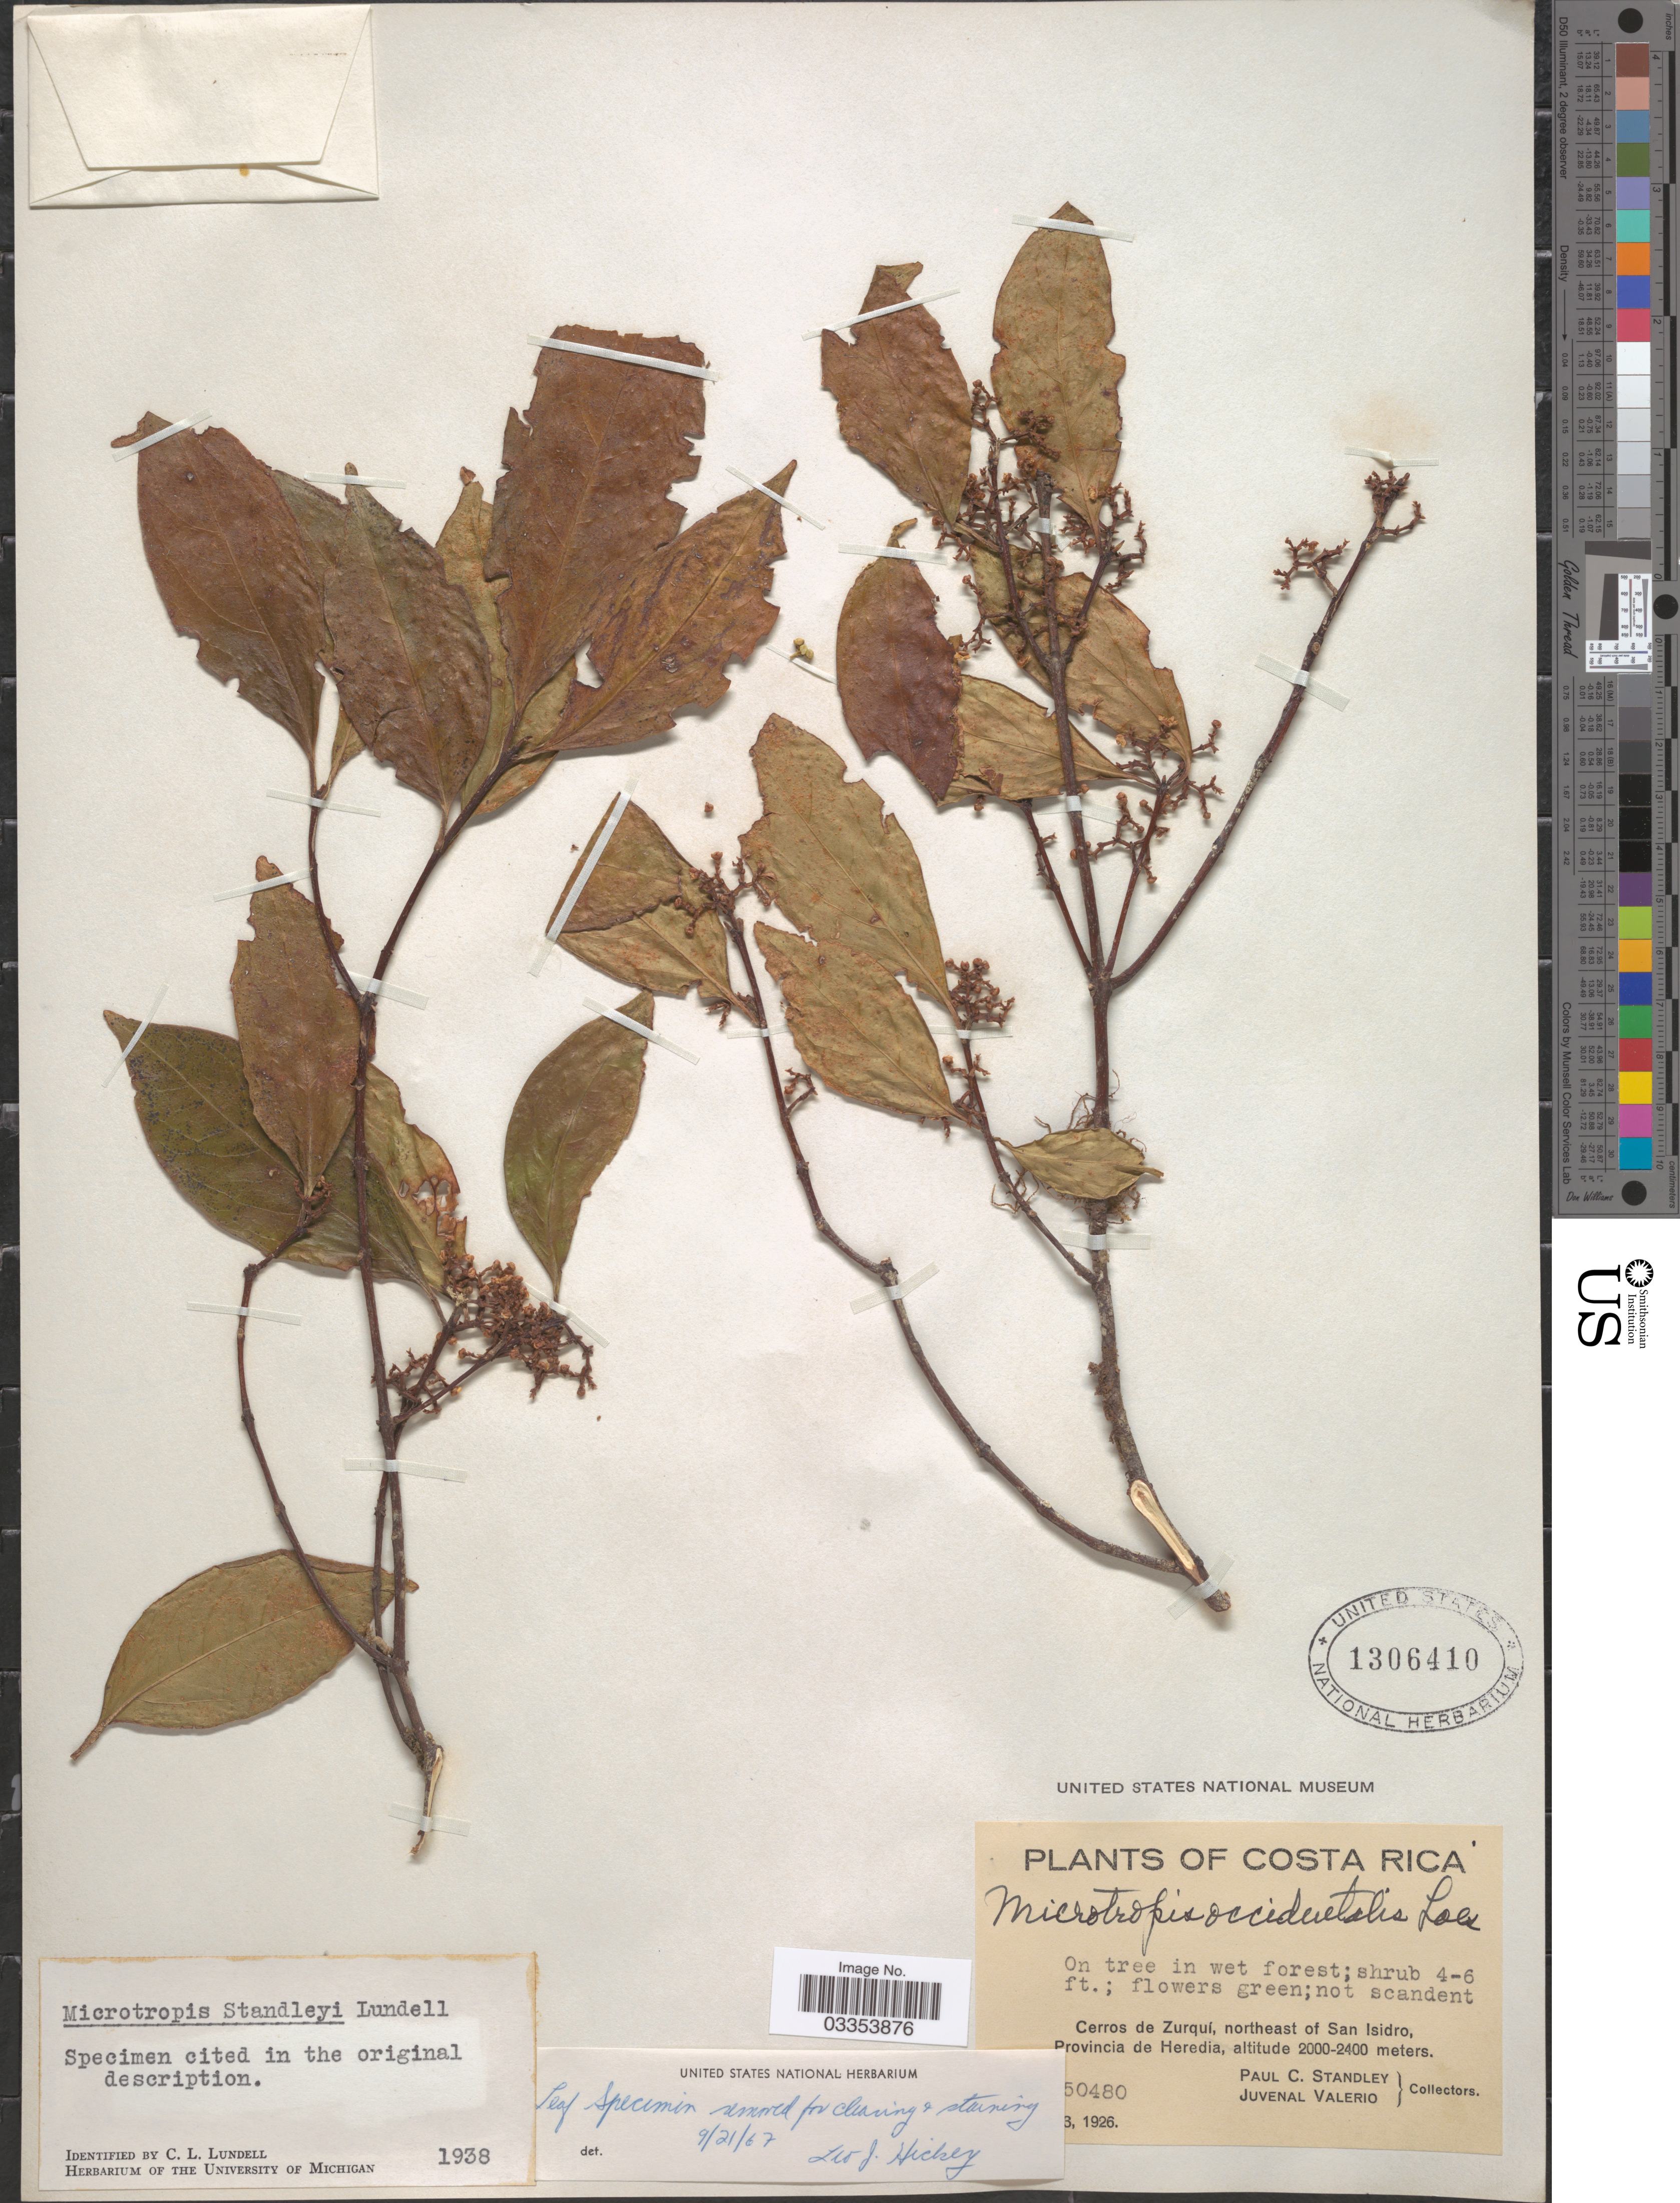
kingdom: Plantae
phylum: Tracheophyta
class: Magnoliopsida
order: Celastrales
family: Celastraceae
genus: Quetzalia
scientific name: Quetzalia occidentalis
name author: (Loes. ex Donn. Sm.) Lundell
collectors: P. C. Standley & J. Valerio R.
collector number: !50480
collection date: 1926-03-05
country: Costa Rica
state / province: Heredia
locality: Cerros de Zurquí, northeast of San Isidro.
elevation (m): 2000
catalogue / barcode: US 1306410